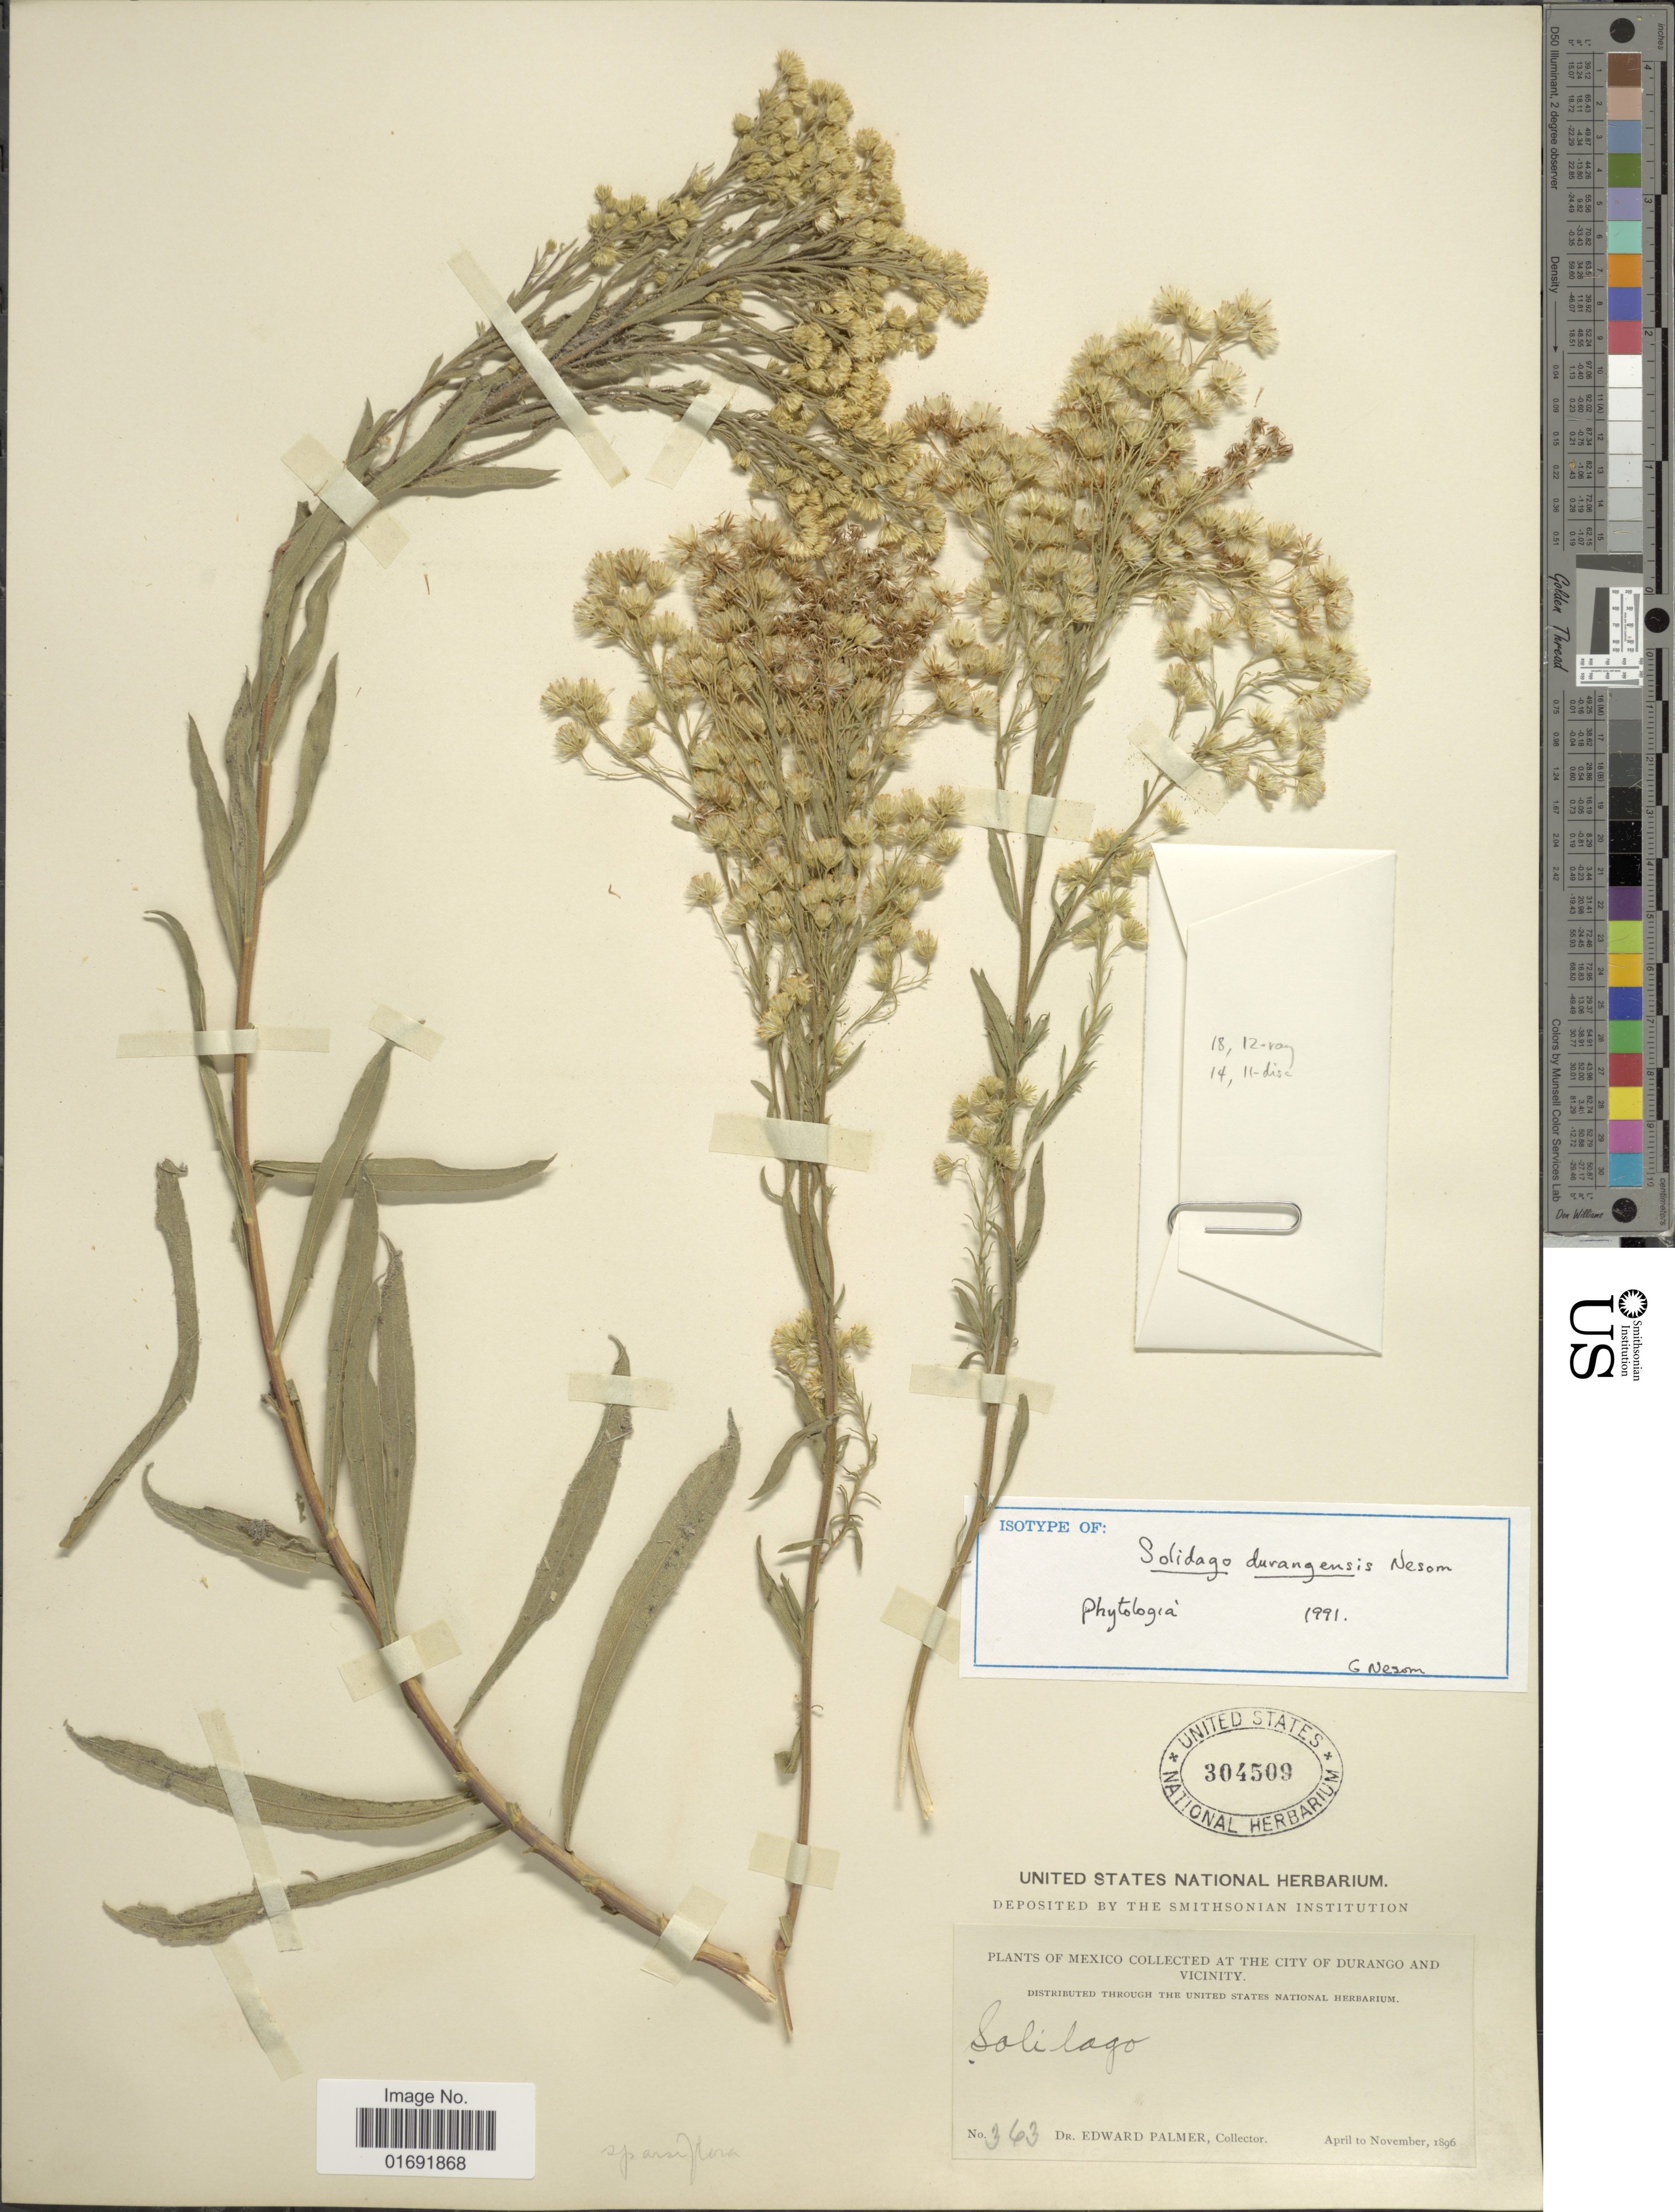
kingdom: Plantae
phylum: Tracheophyta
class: Magnoliopsida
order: Asterales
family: Asteraceae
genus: Solidago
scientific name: Solidago durangensis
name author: G.L. Nesom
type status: Isotype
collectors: E. Palmer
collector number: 363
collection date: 1896-04/1896-11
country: Mexico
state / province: Durango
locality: City of Durango and vicinity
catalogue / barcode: US 304509